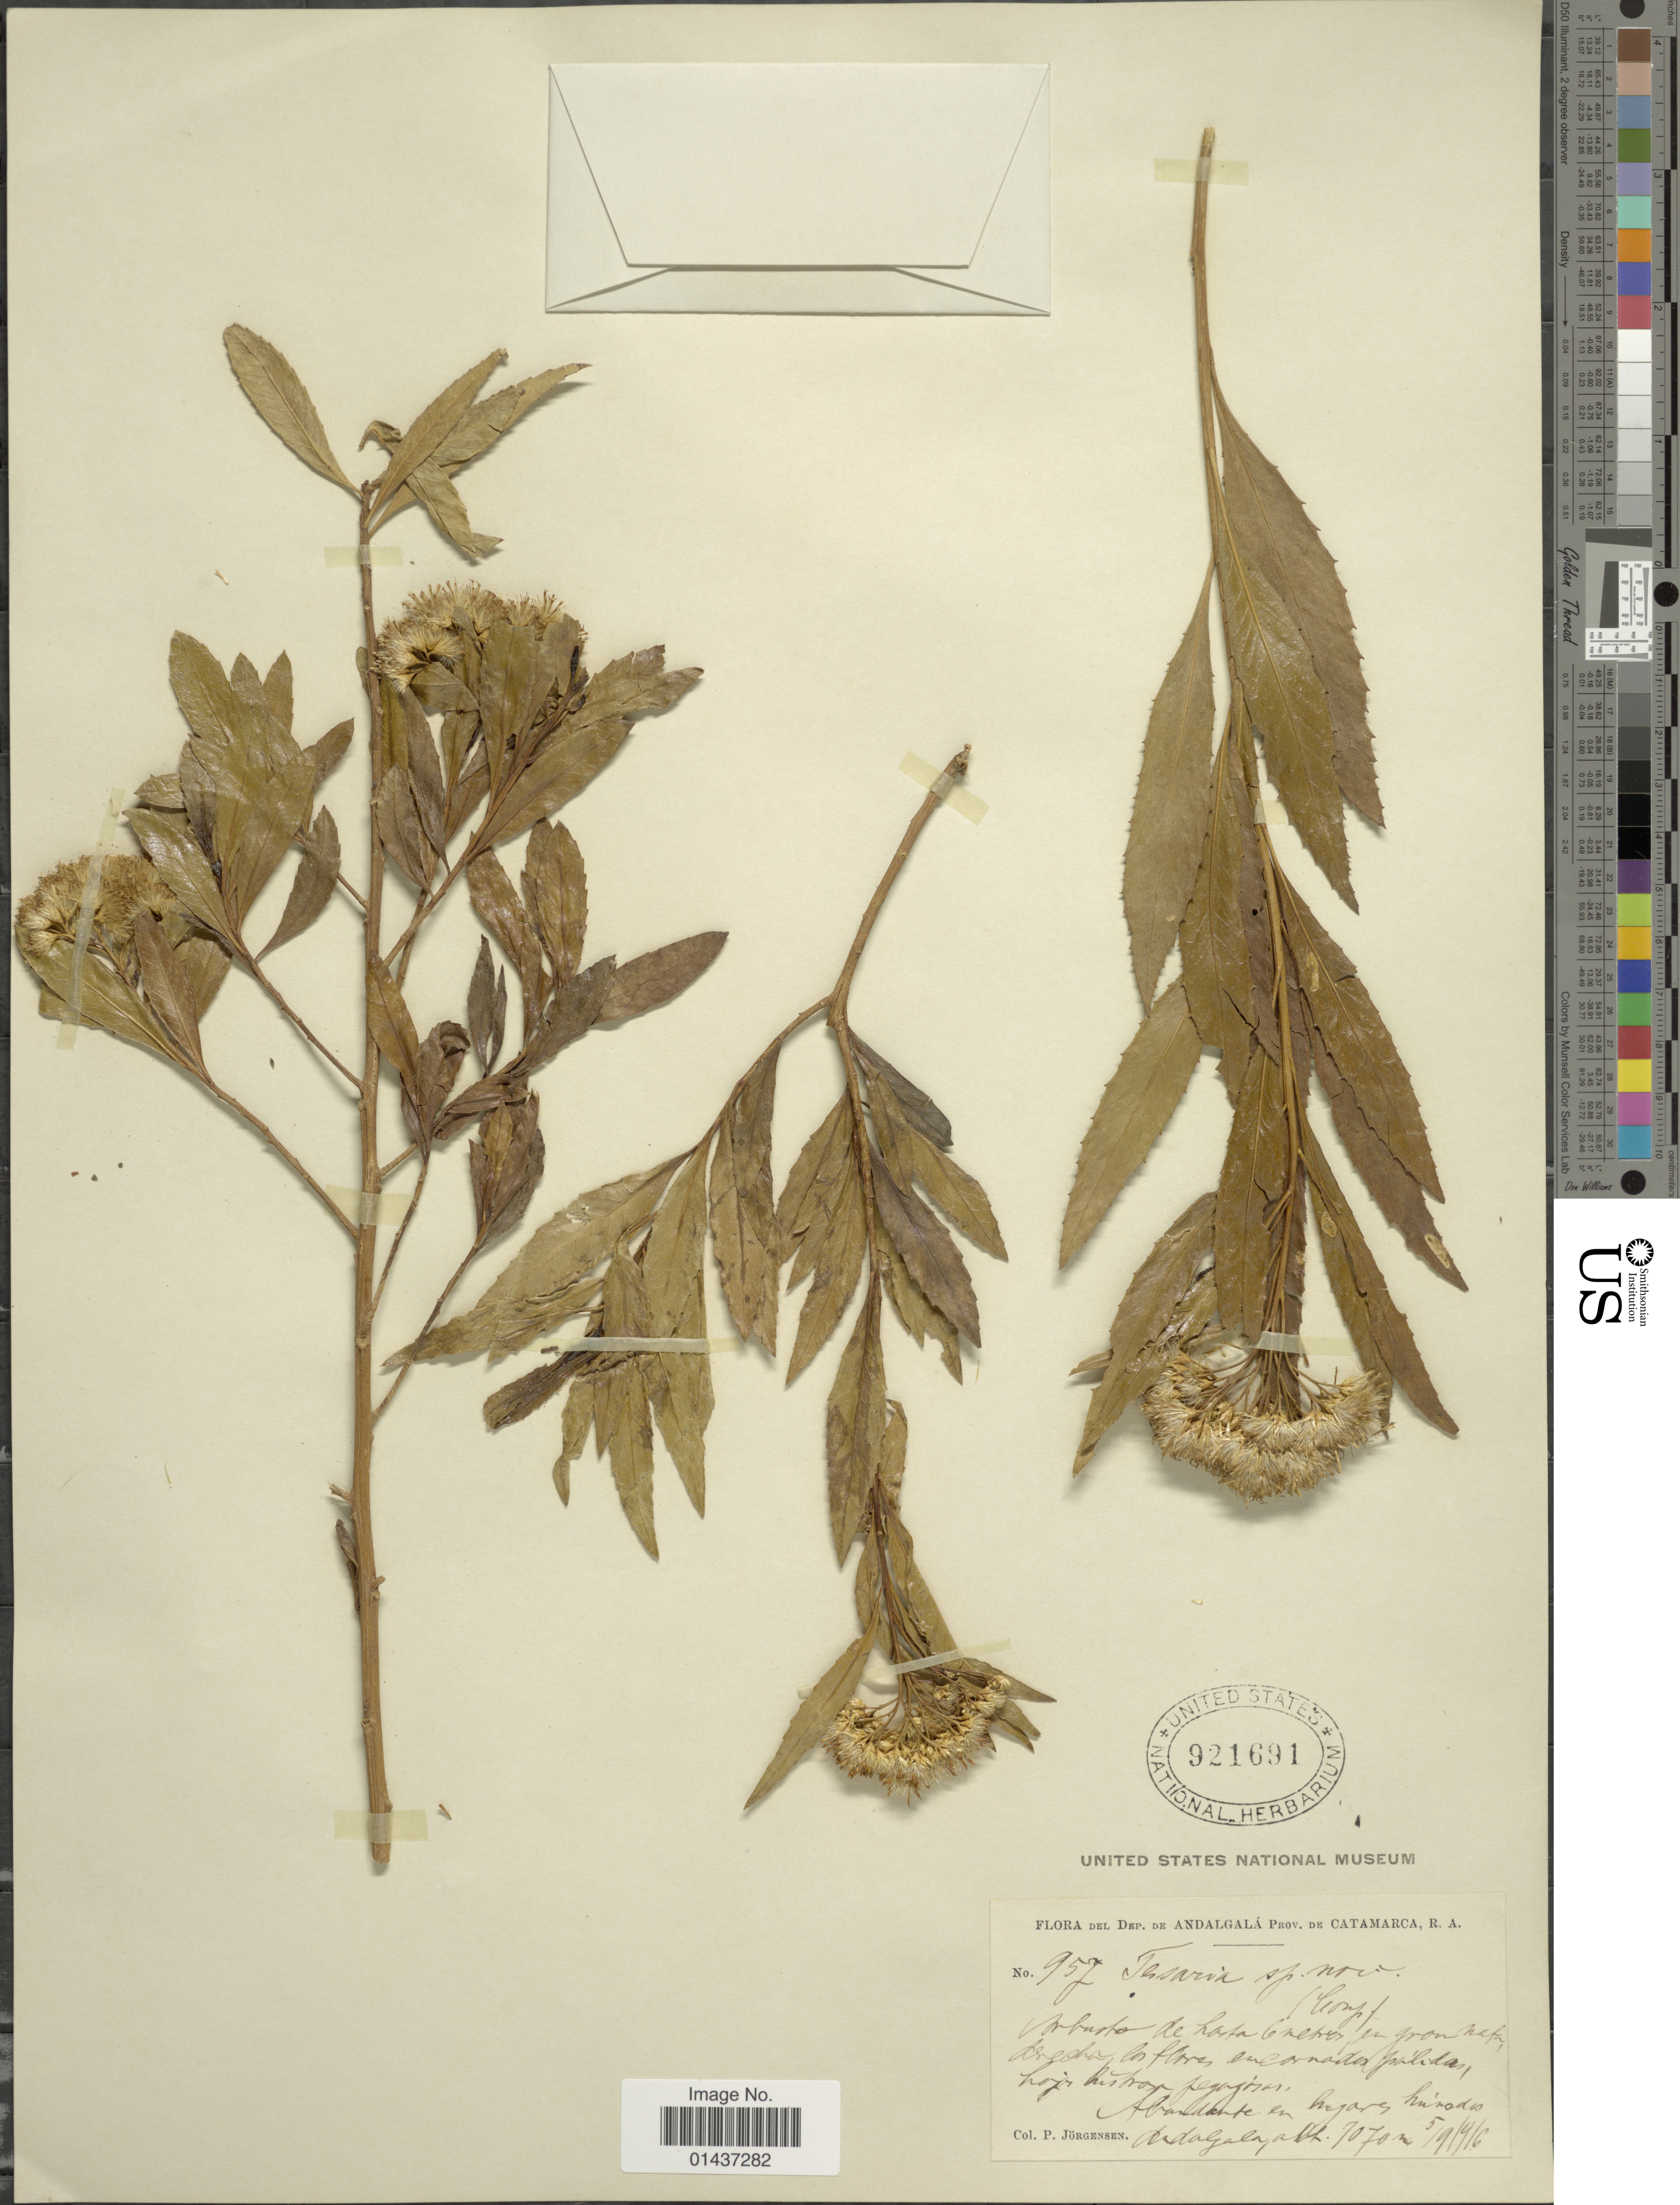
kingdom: Plantae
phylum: Tracheophyta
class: Magnoliopsida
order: Asterales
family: Asteraceae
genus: Tessaria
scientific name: Tessaria dodoneifolia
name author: (Hook. & Arn.) Cabrera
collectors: P. Jörgensen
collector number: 957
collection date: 1916-09-05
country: Argentina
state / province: Catamarca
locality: Dep de Andagalá, Abundante en lugares húmedos Andagalá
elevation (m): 1070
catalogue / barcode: US 921691